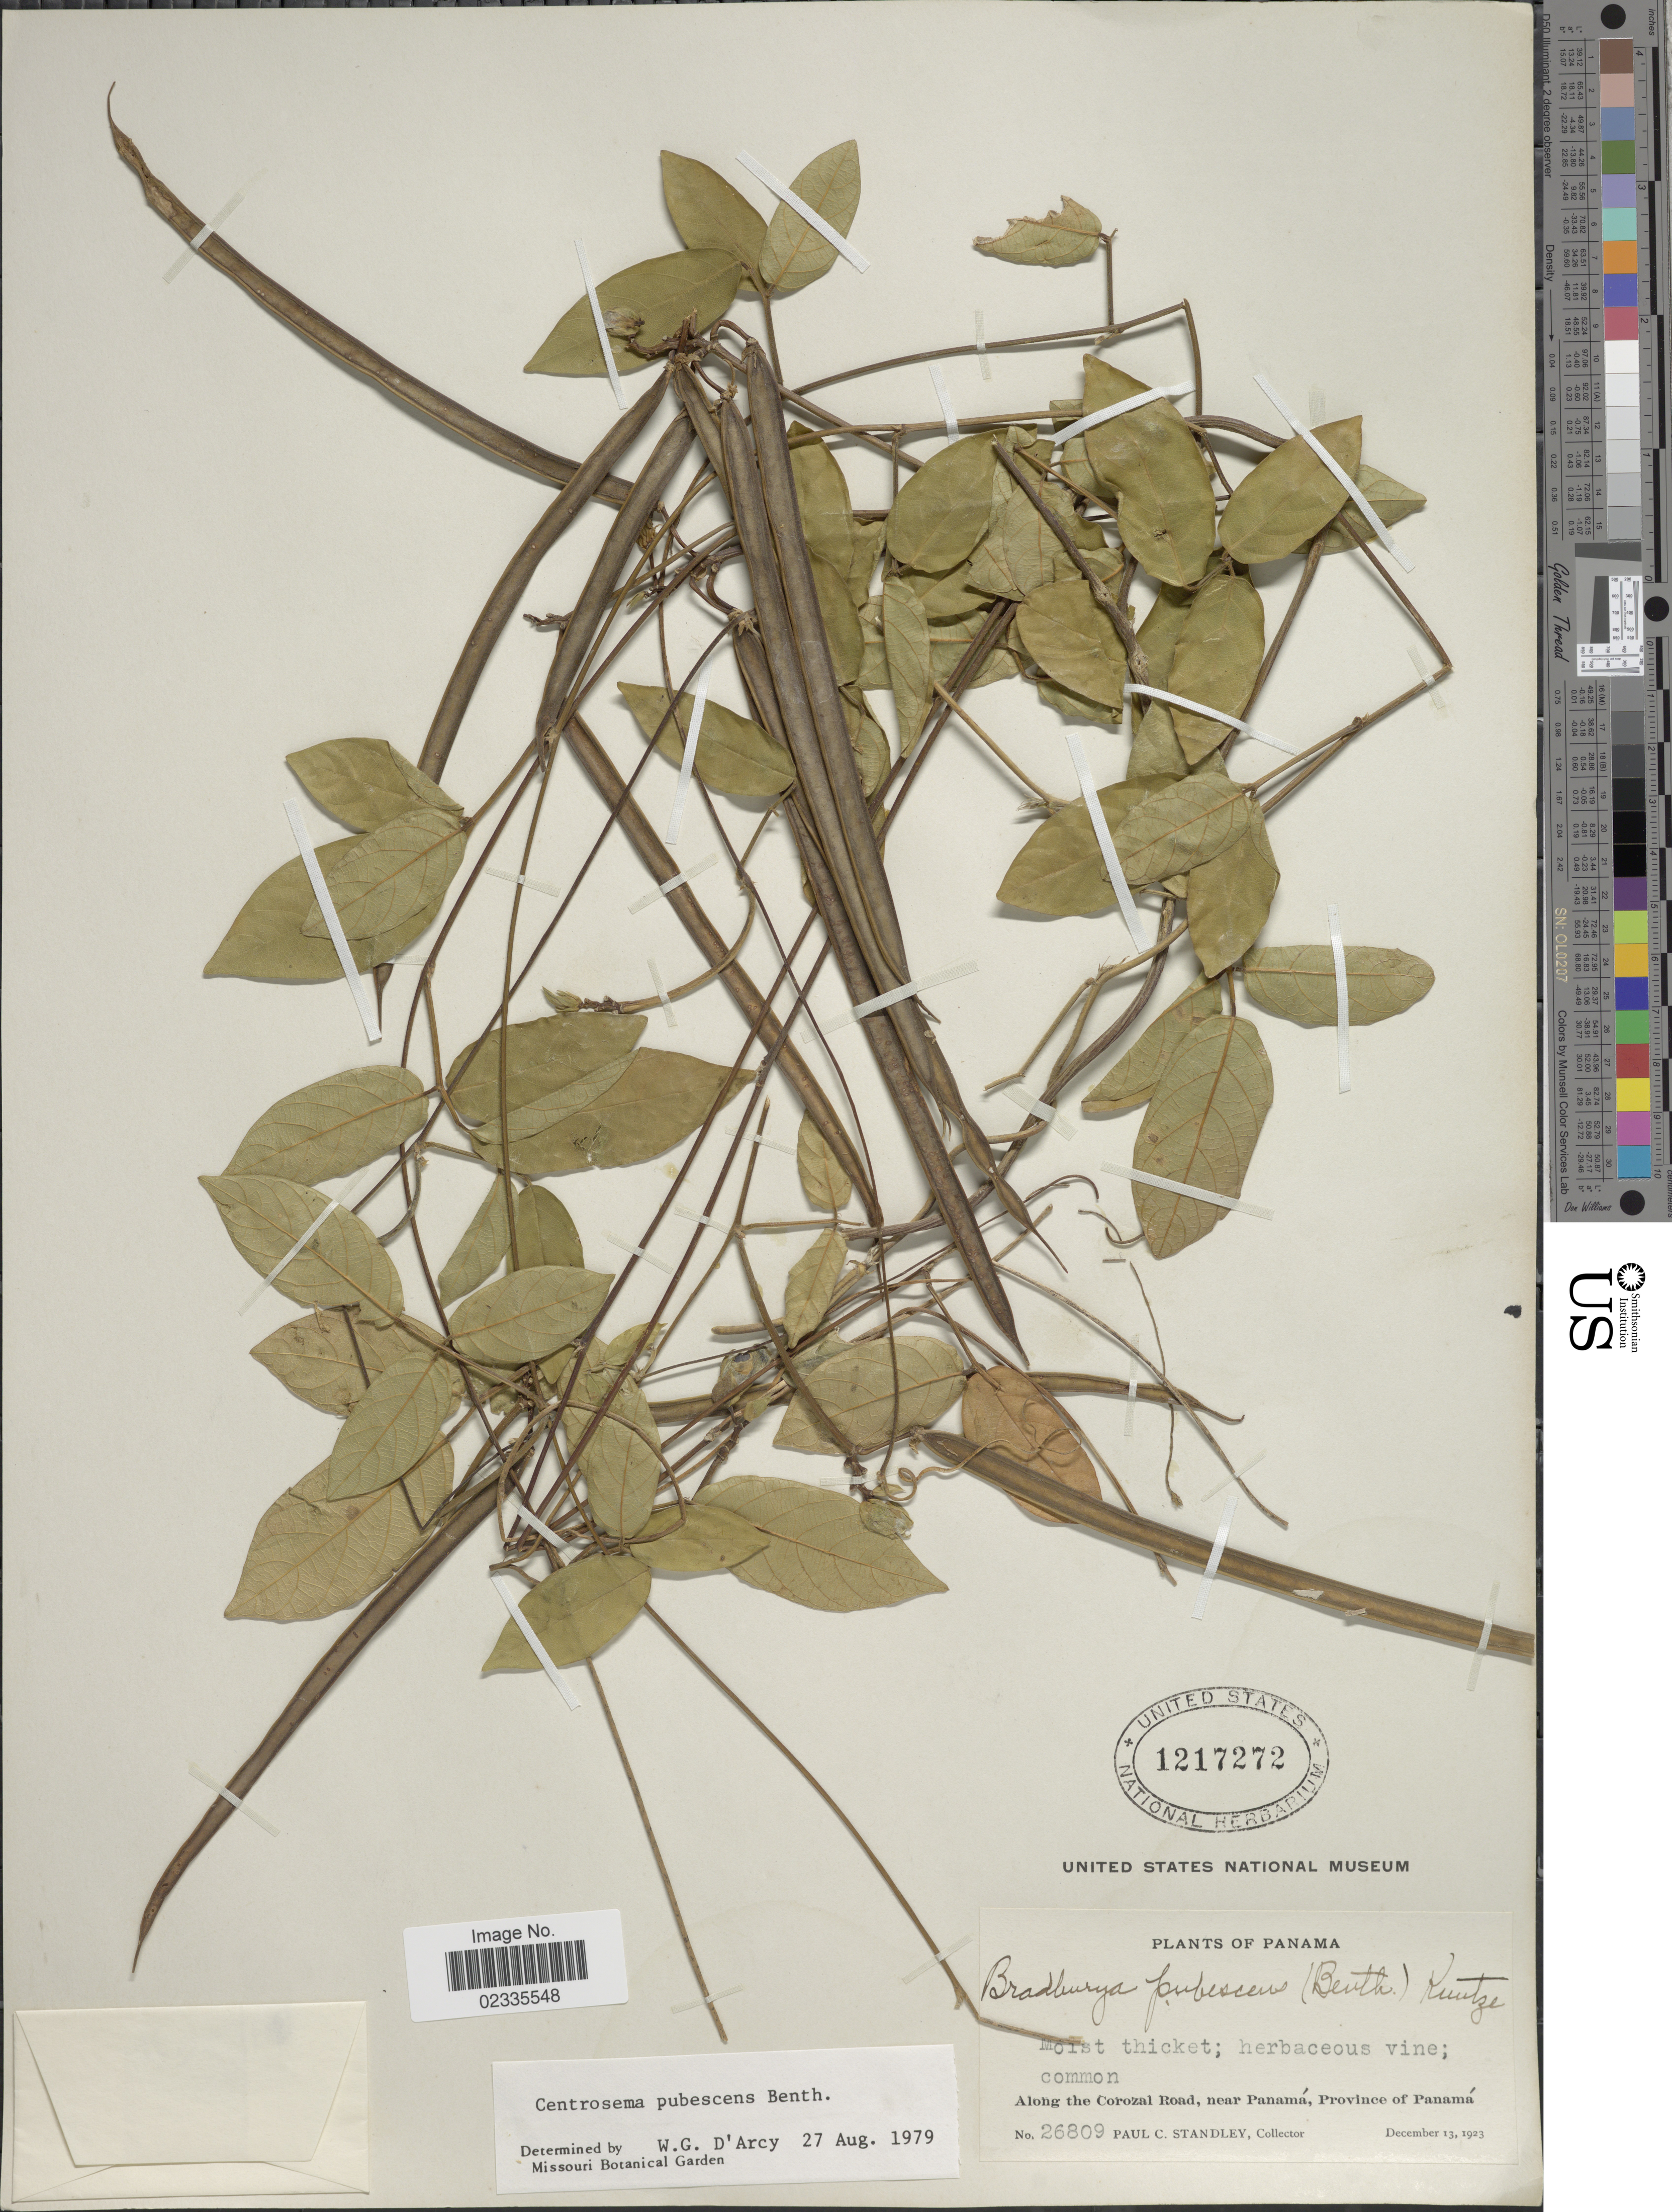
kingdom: Plantae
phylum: Tracheophyta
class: Magnoliopsida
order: Fabales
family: Fabaceae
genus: Centrosema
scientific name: Centrosema pubescens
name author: Benth.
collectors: P. C. Standley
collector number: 26809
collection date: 1923-12-13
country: Panama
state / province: Panamá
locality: Along the Corozal Road, near Panama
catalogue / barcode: US 1217272